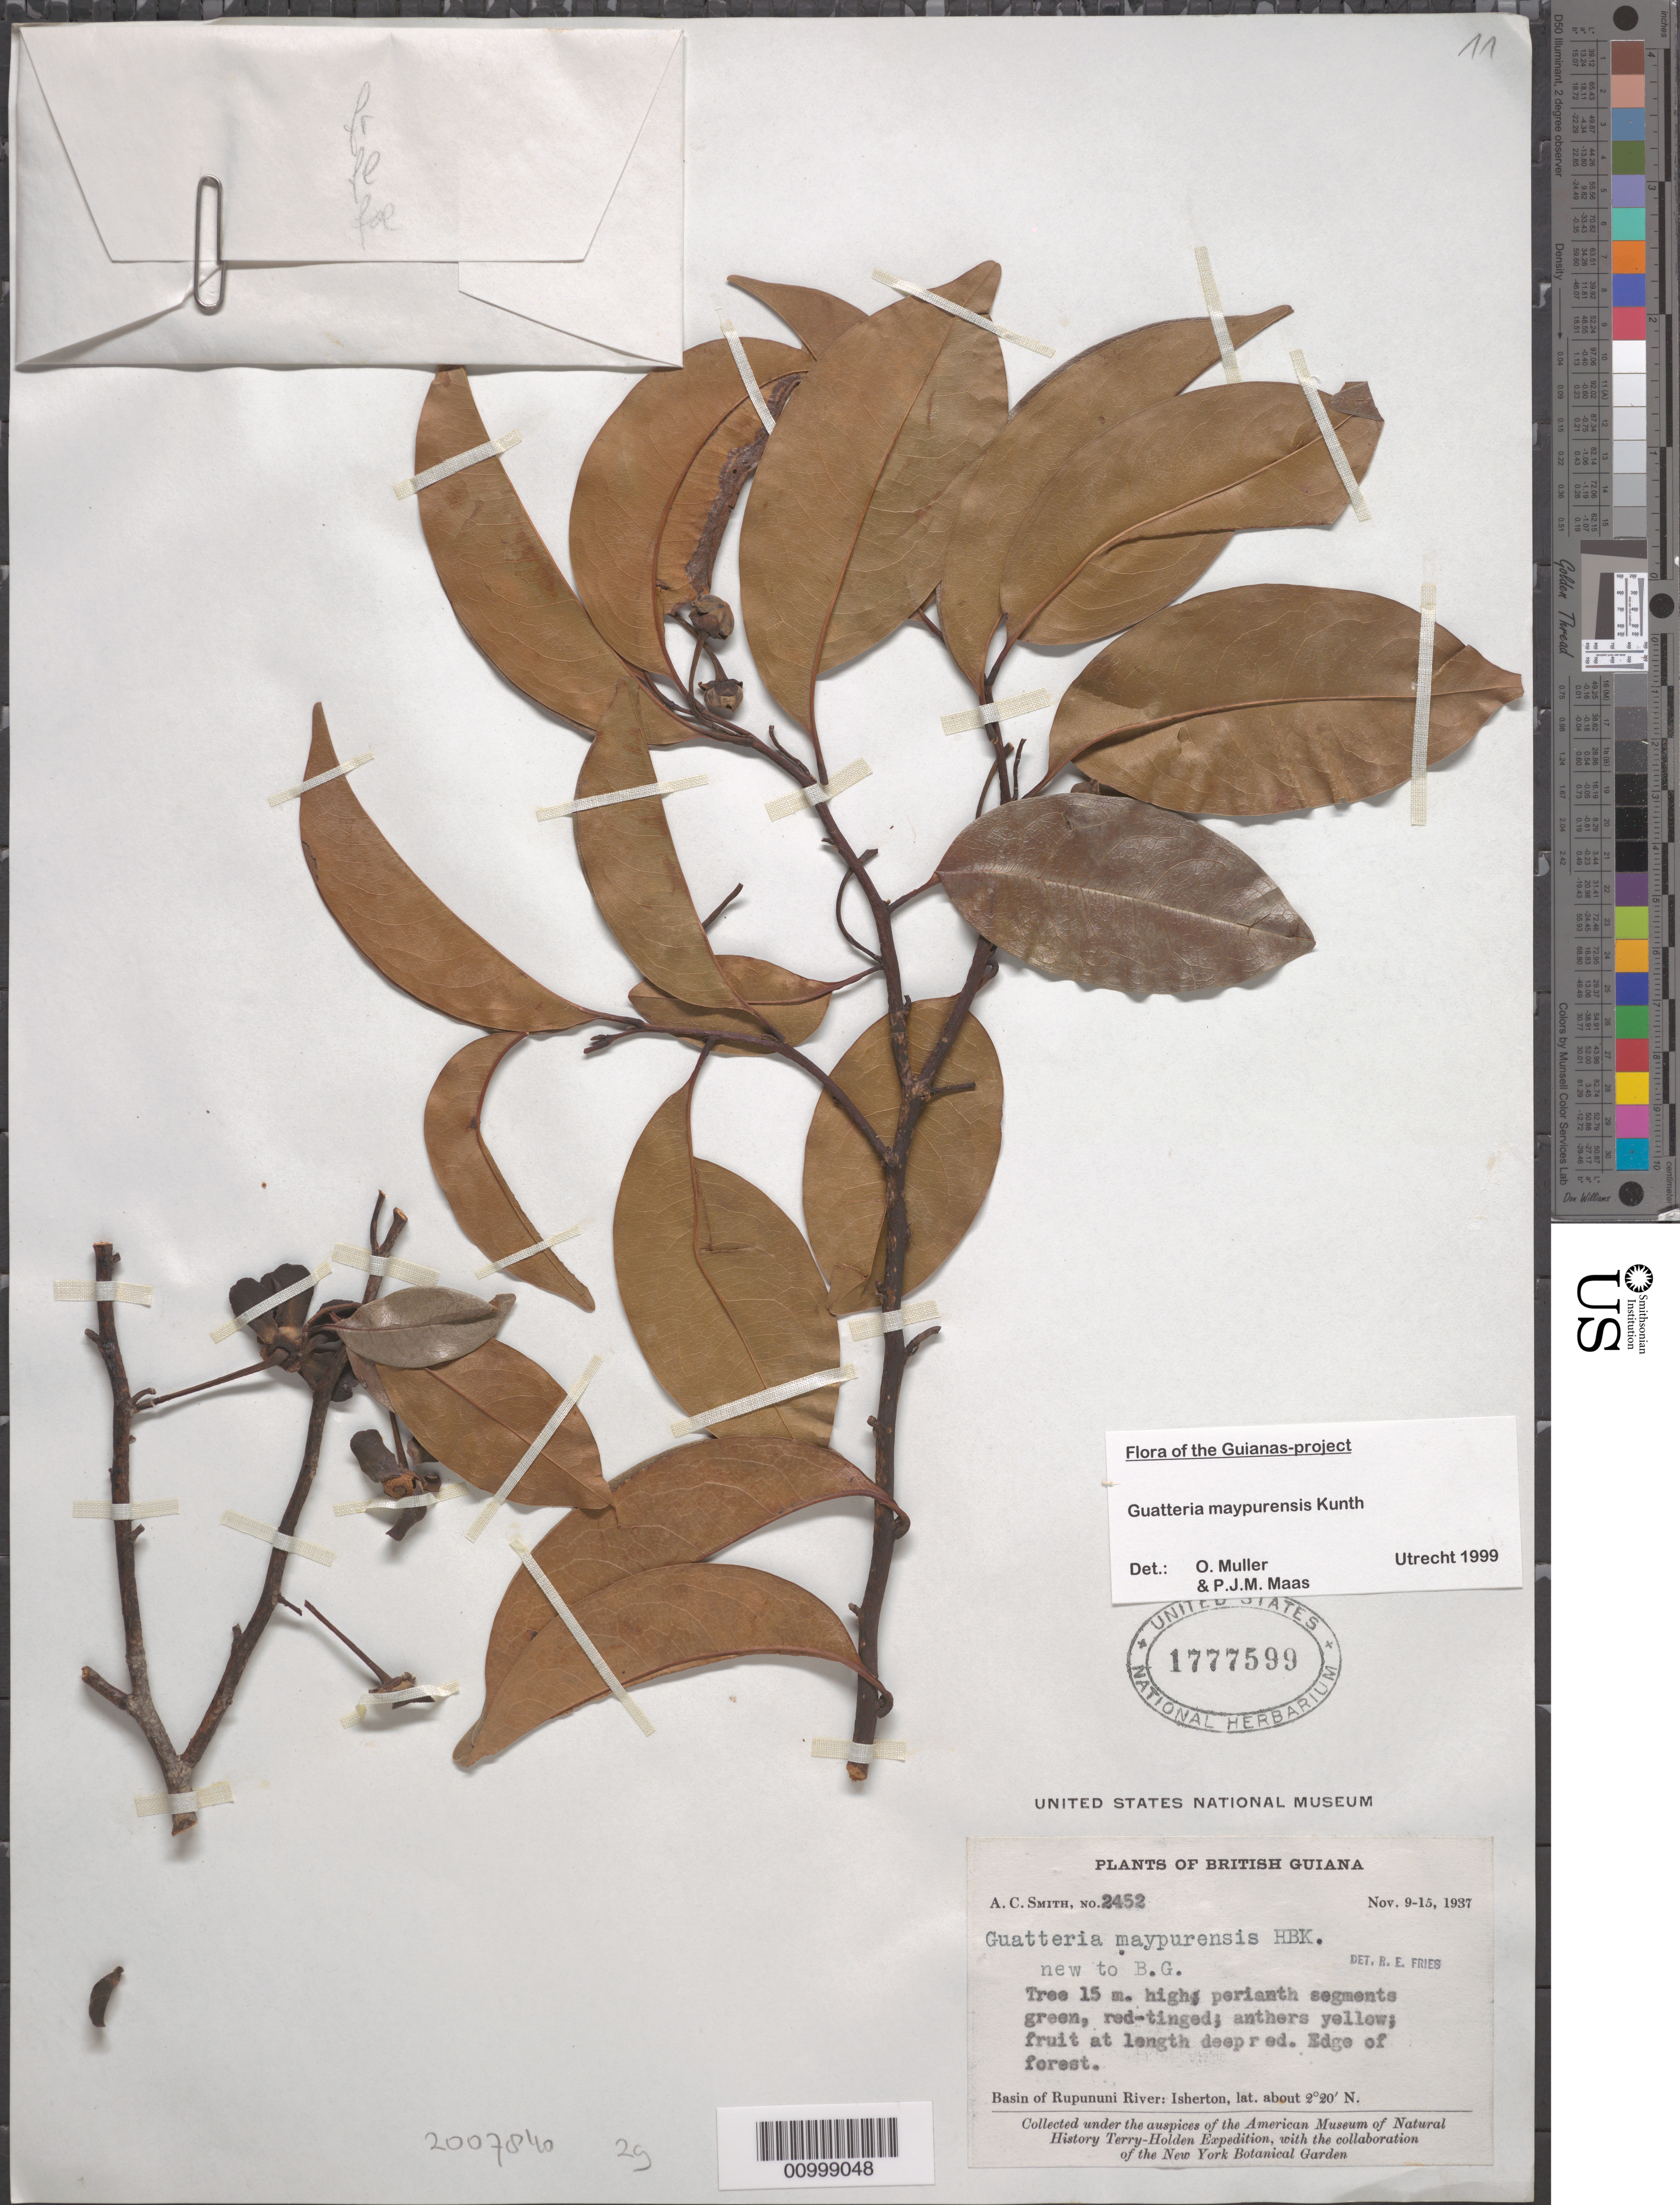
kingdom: Plantae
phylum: Tracheophyta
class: Magnoliopsida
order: Magnoliales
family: Annonaceae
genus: Guatteria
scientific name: Guatteria maypurensis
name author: Kunth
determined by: Mueller, O.; Maas, P. J.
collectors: A. C. Smith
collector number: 2452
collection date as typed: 9-Nov-37 to 15-Nov-37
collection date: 1937-11-09/1937-11-15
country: Guyana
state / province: U. Takutu-U. Essequibo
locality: Isherton, basin of Rupununi River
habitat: Edge of forest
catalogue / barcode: US 1777599